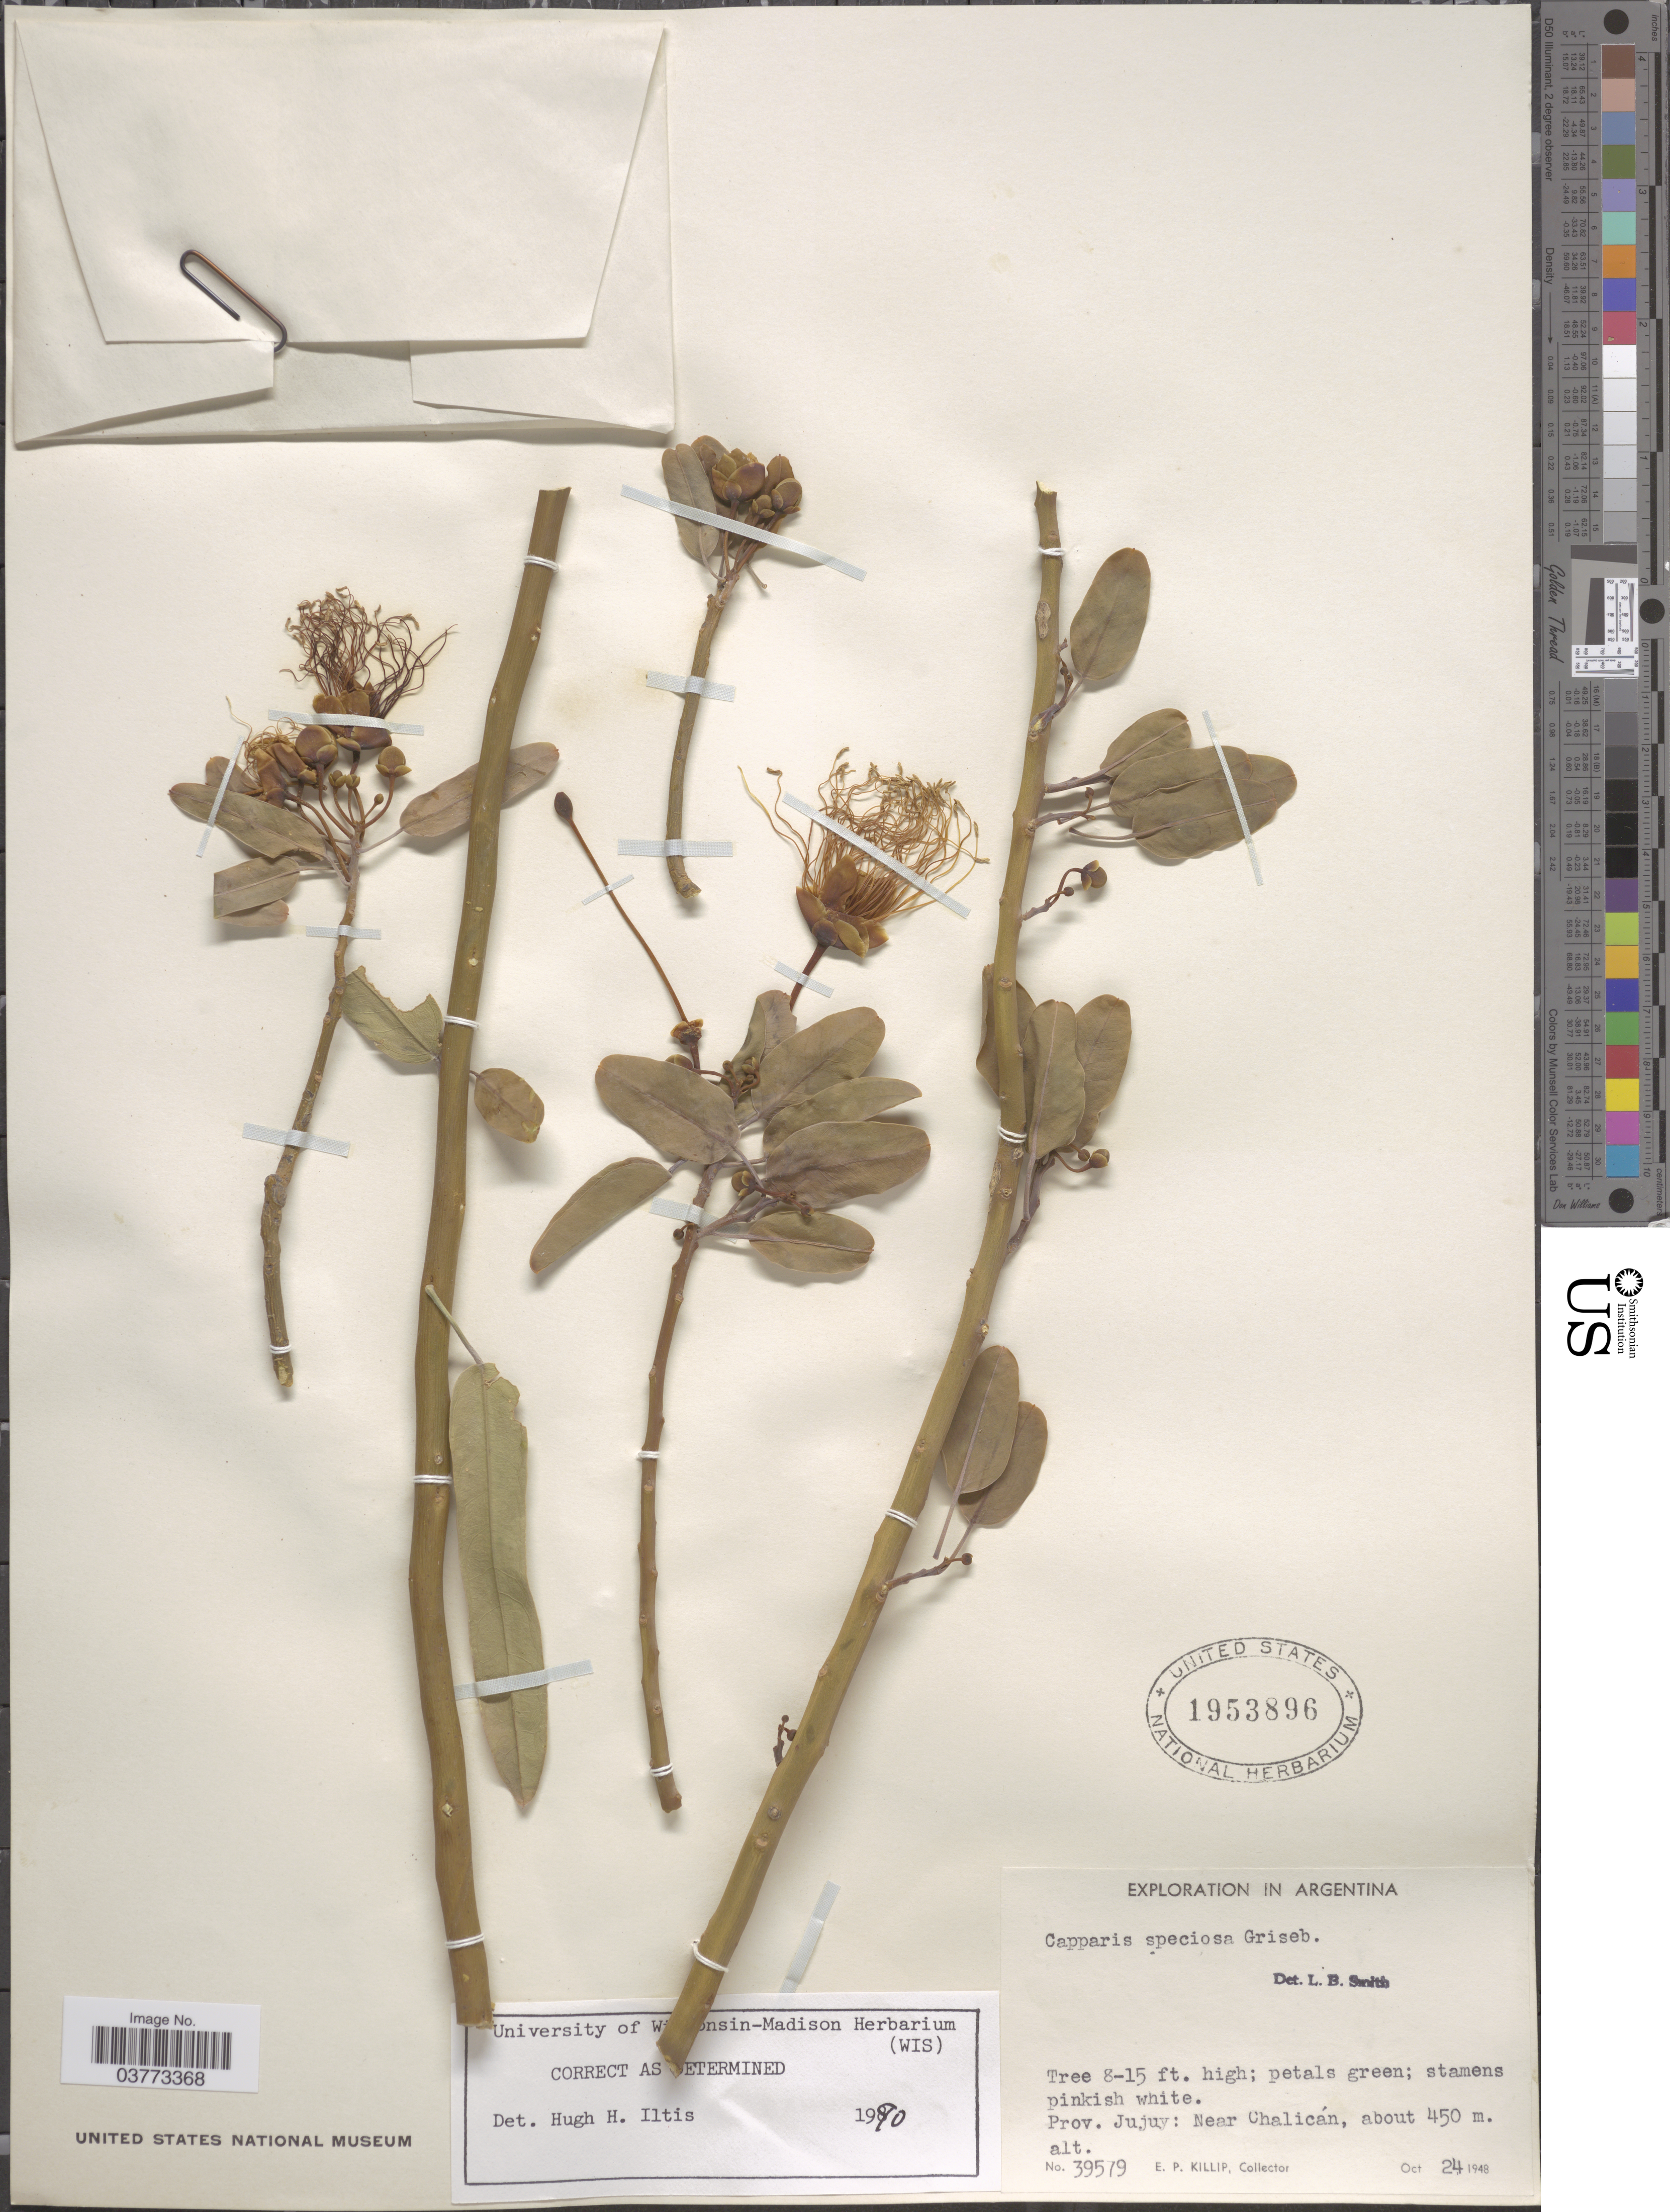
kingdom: Plantae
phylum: Tracheophyta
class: Magnoliopsida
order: Brassicales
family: Capparaceae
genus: Anisocapparis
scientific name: Anisocapparis speciosa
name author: (Griseb.) Cornejo & Iltis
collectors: E. P. Killip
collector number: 39579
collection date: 1948-10-24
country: Argentina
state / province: Jujuy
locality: Near Chalicán.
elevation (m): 450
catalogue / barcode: US 1953896